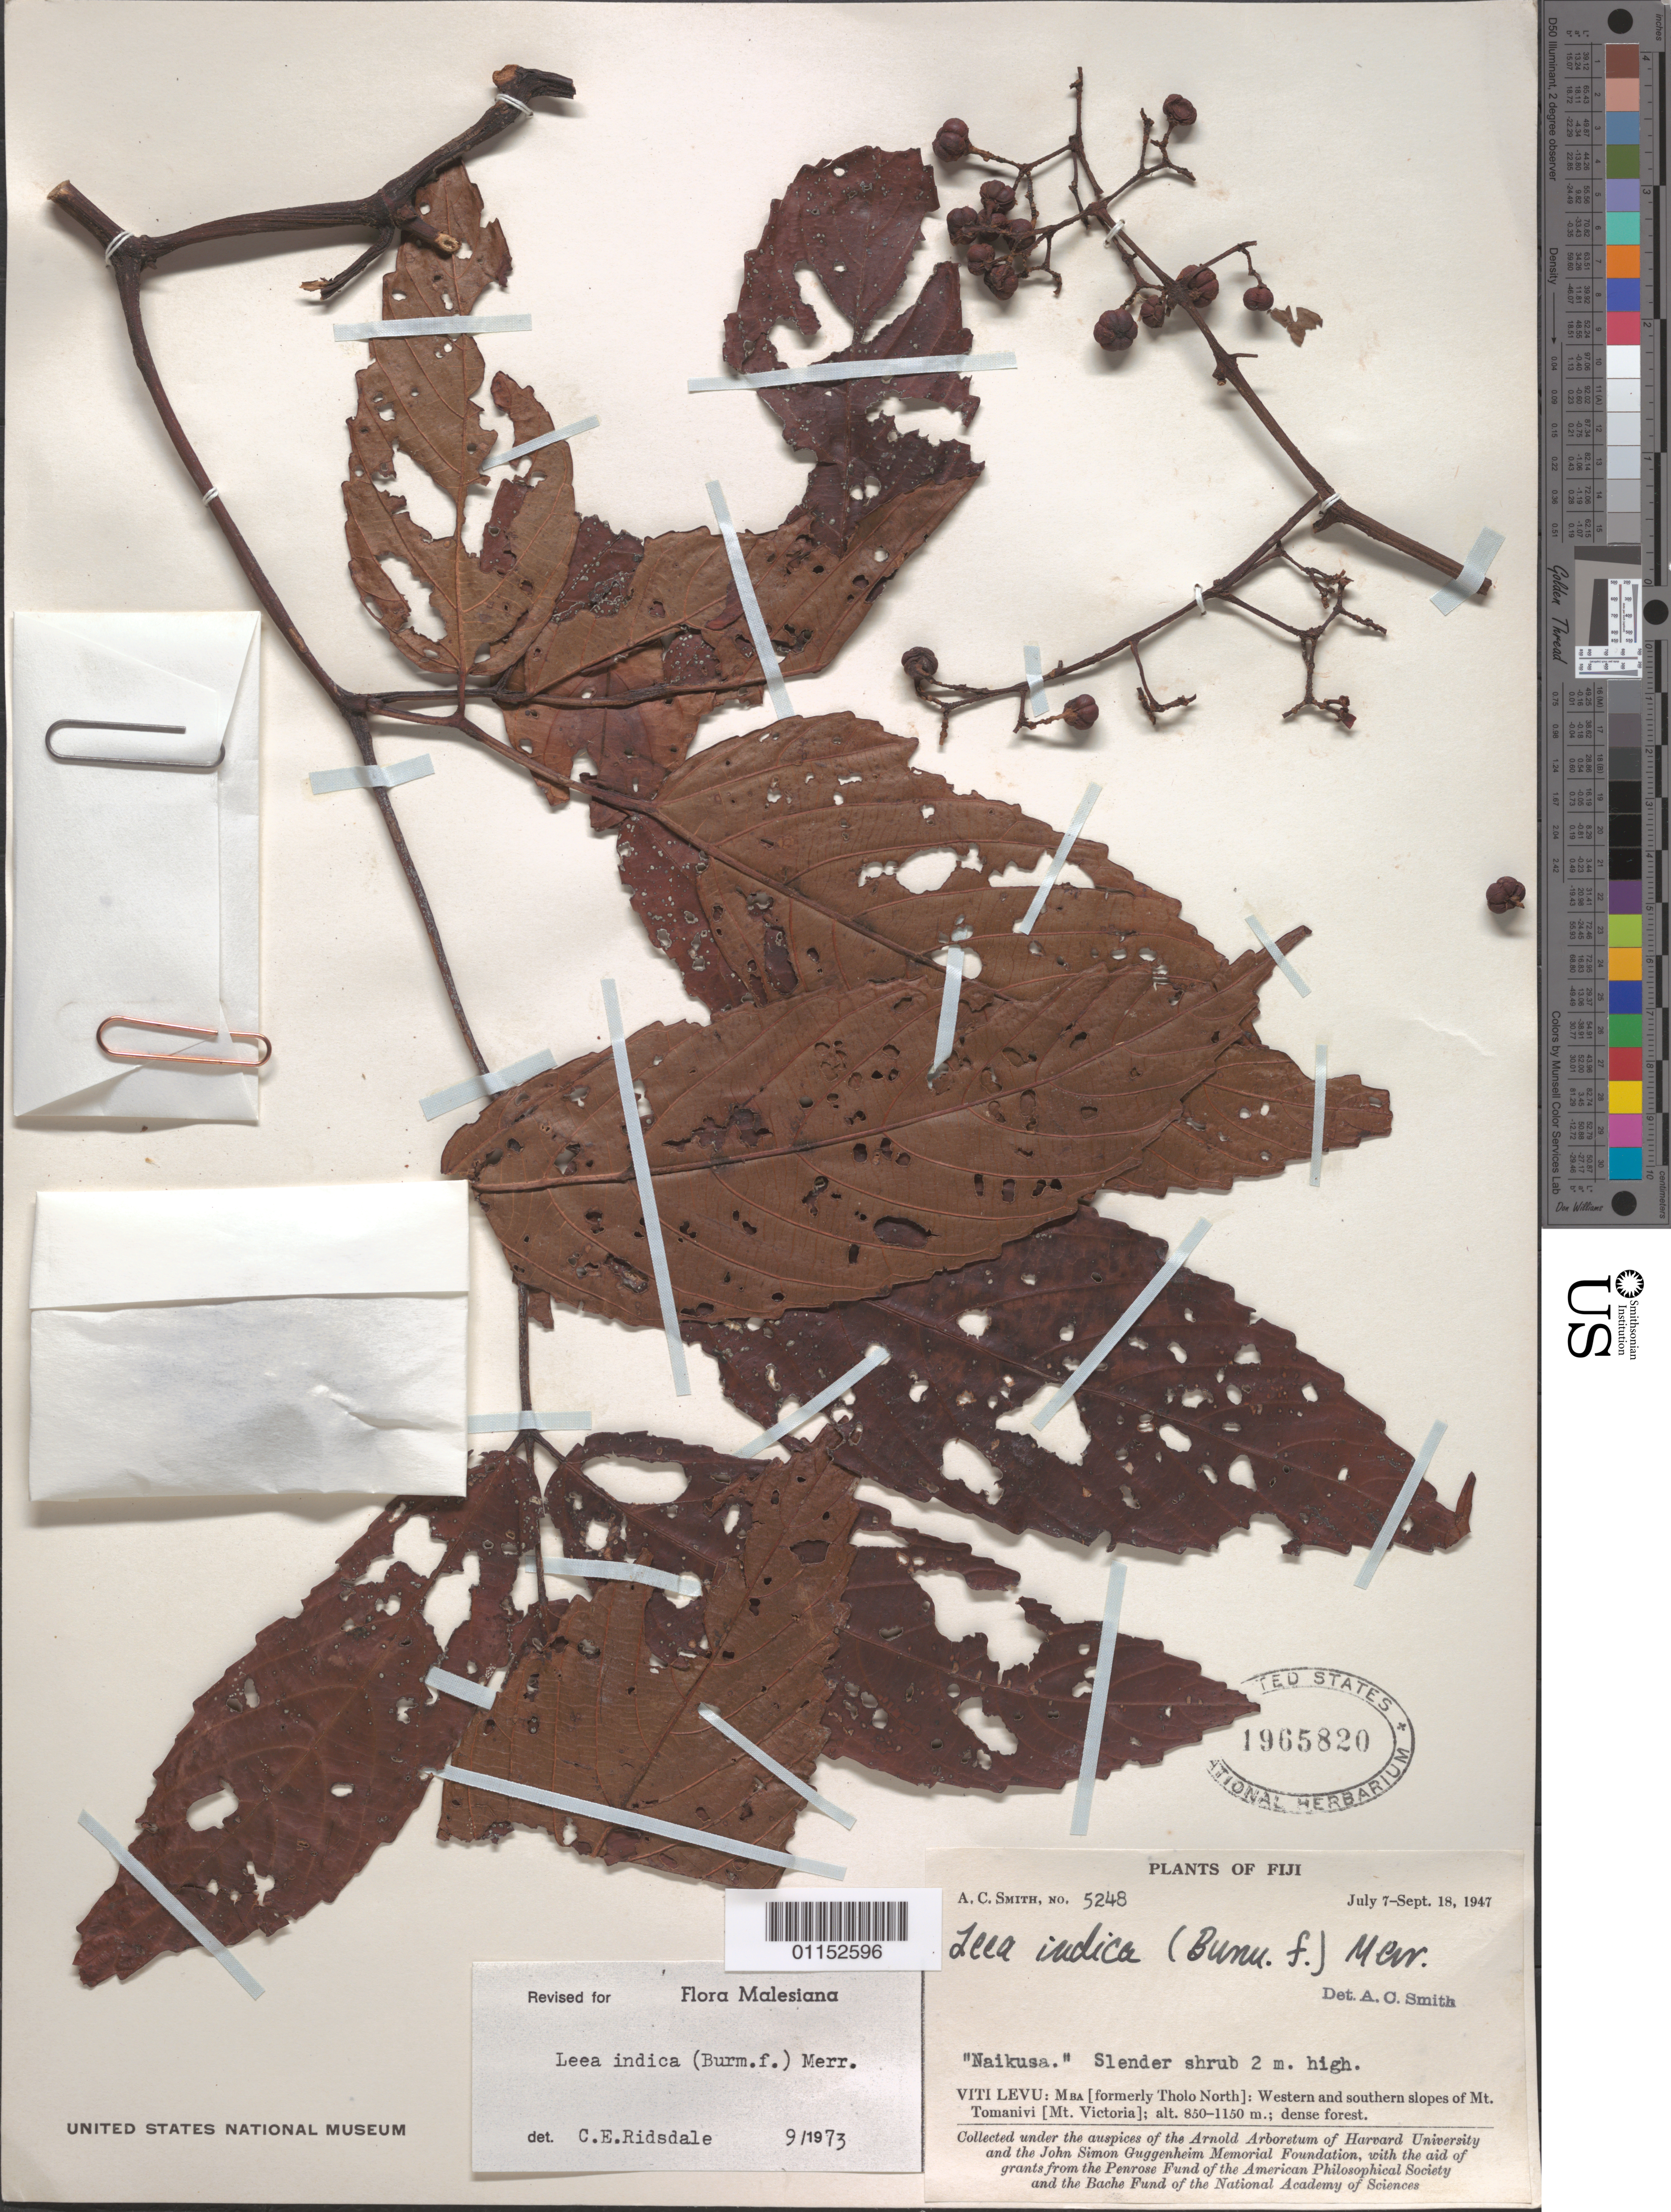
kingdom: Plantae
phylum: Tracheophyta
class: Magnoliopsida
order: Vitales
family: Vitaceae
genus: Leea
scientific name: Leea guineensis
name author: G. Don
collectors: A. C. Smith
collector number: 5248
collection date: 1947-07-07/1947-09-18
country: Fiji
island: Viti Levu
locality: MBA: W and S slopes of Mt Tomanivi (Mt Victoria).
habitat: Slender shrub, dense forest.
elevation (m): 850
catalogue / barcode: US 1965820